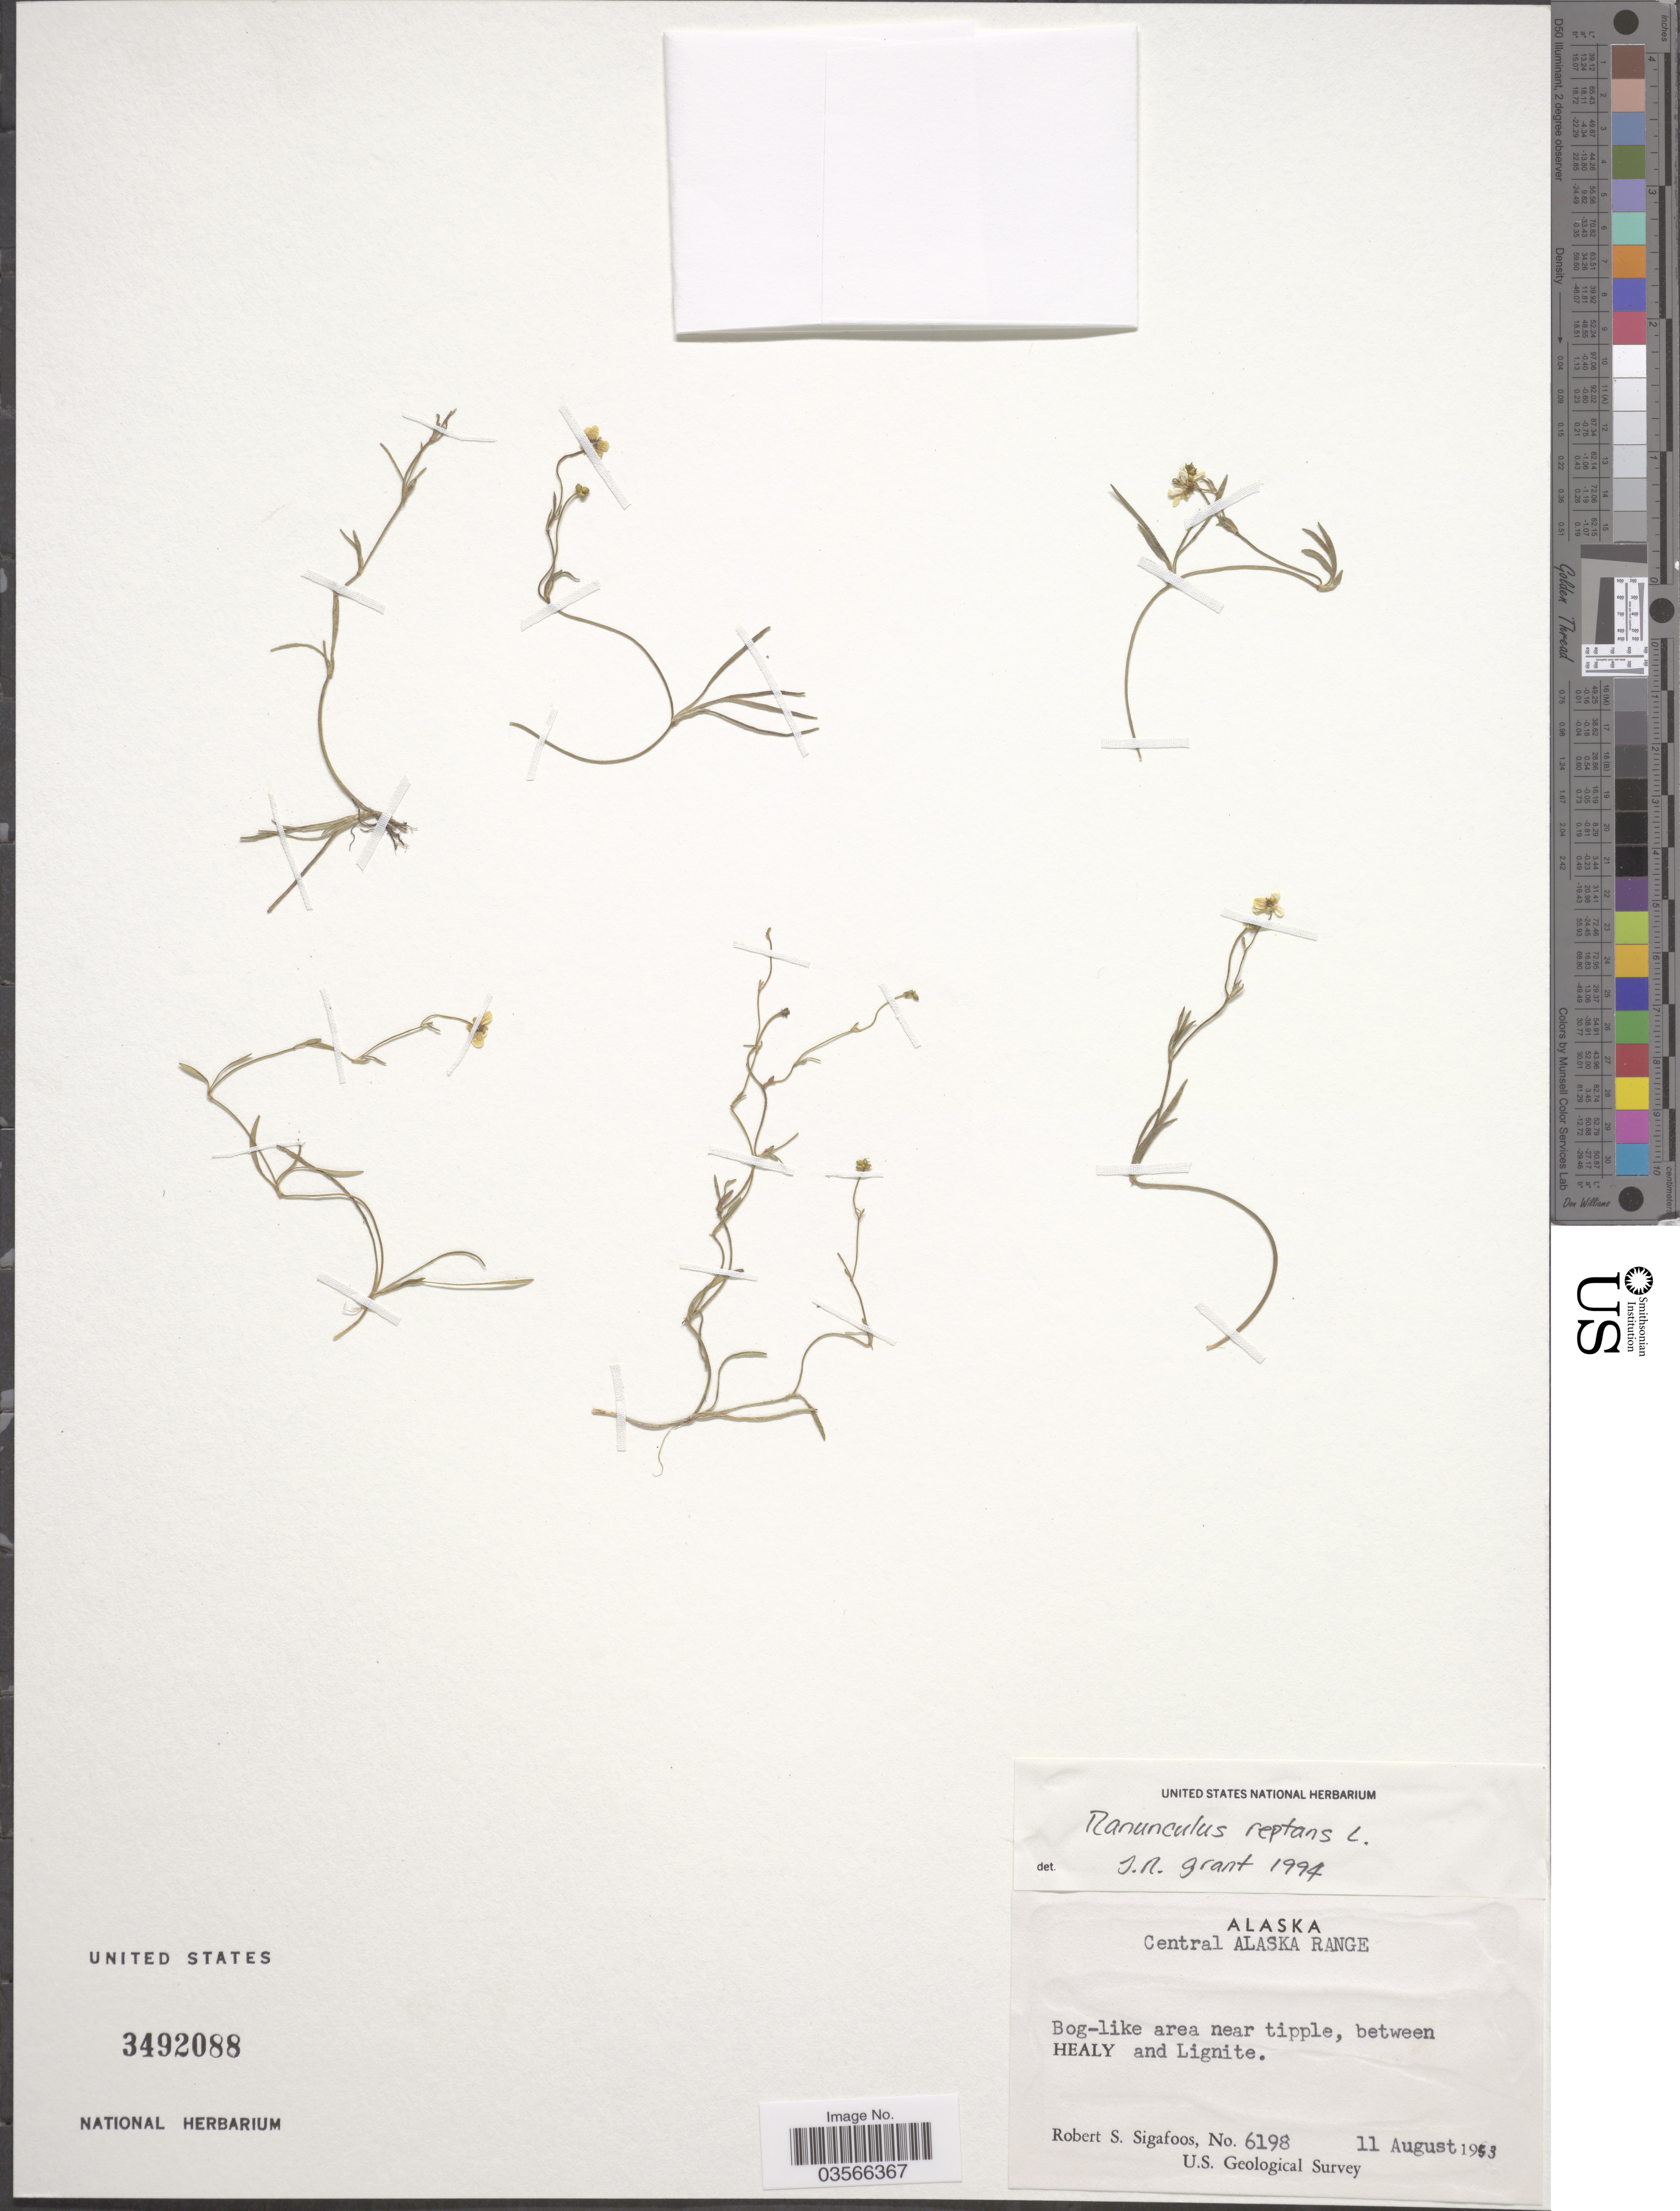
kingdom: Plantae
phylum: Tracheophyta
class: Magnoliopsida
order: Ranunculales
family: Ranunculaceae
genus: Ranunculus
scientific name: Ranunculus flammula var. filiformis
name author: (Michx.) Hook.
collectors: R. Sigafoos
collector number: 6198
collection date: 1953-08-11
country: United States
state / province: Alaska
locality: Central Alaska Range. Bog-like area near tipple, between Healy and Lignite.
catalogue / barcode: US 3492088